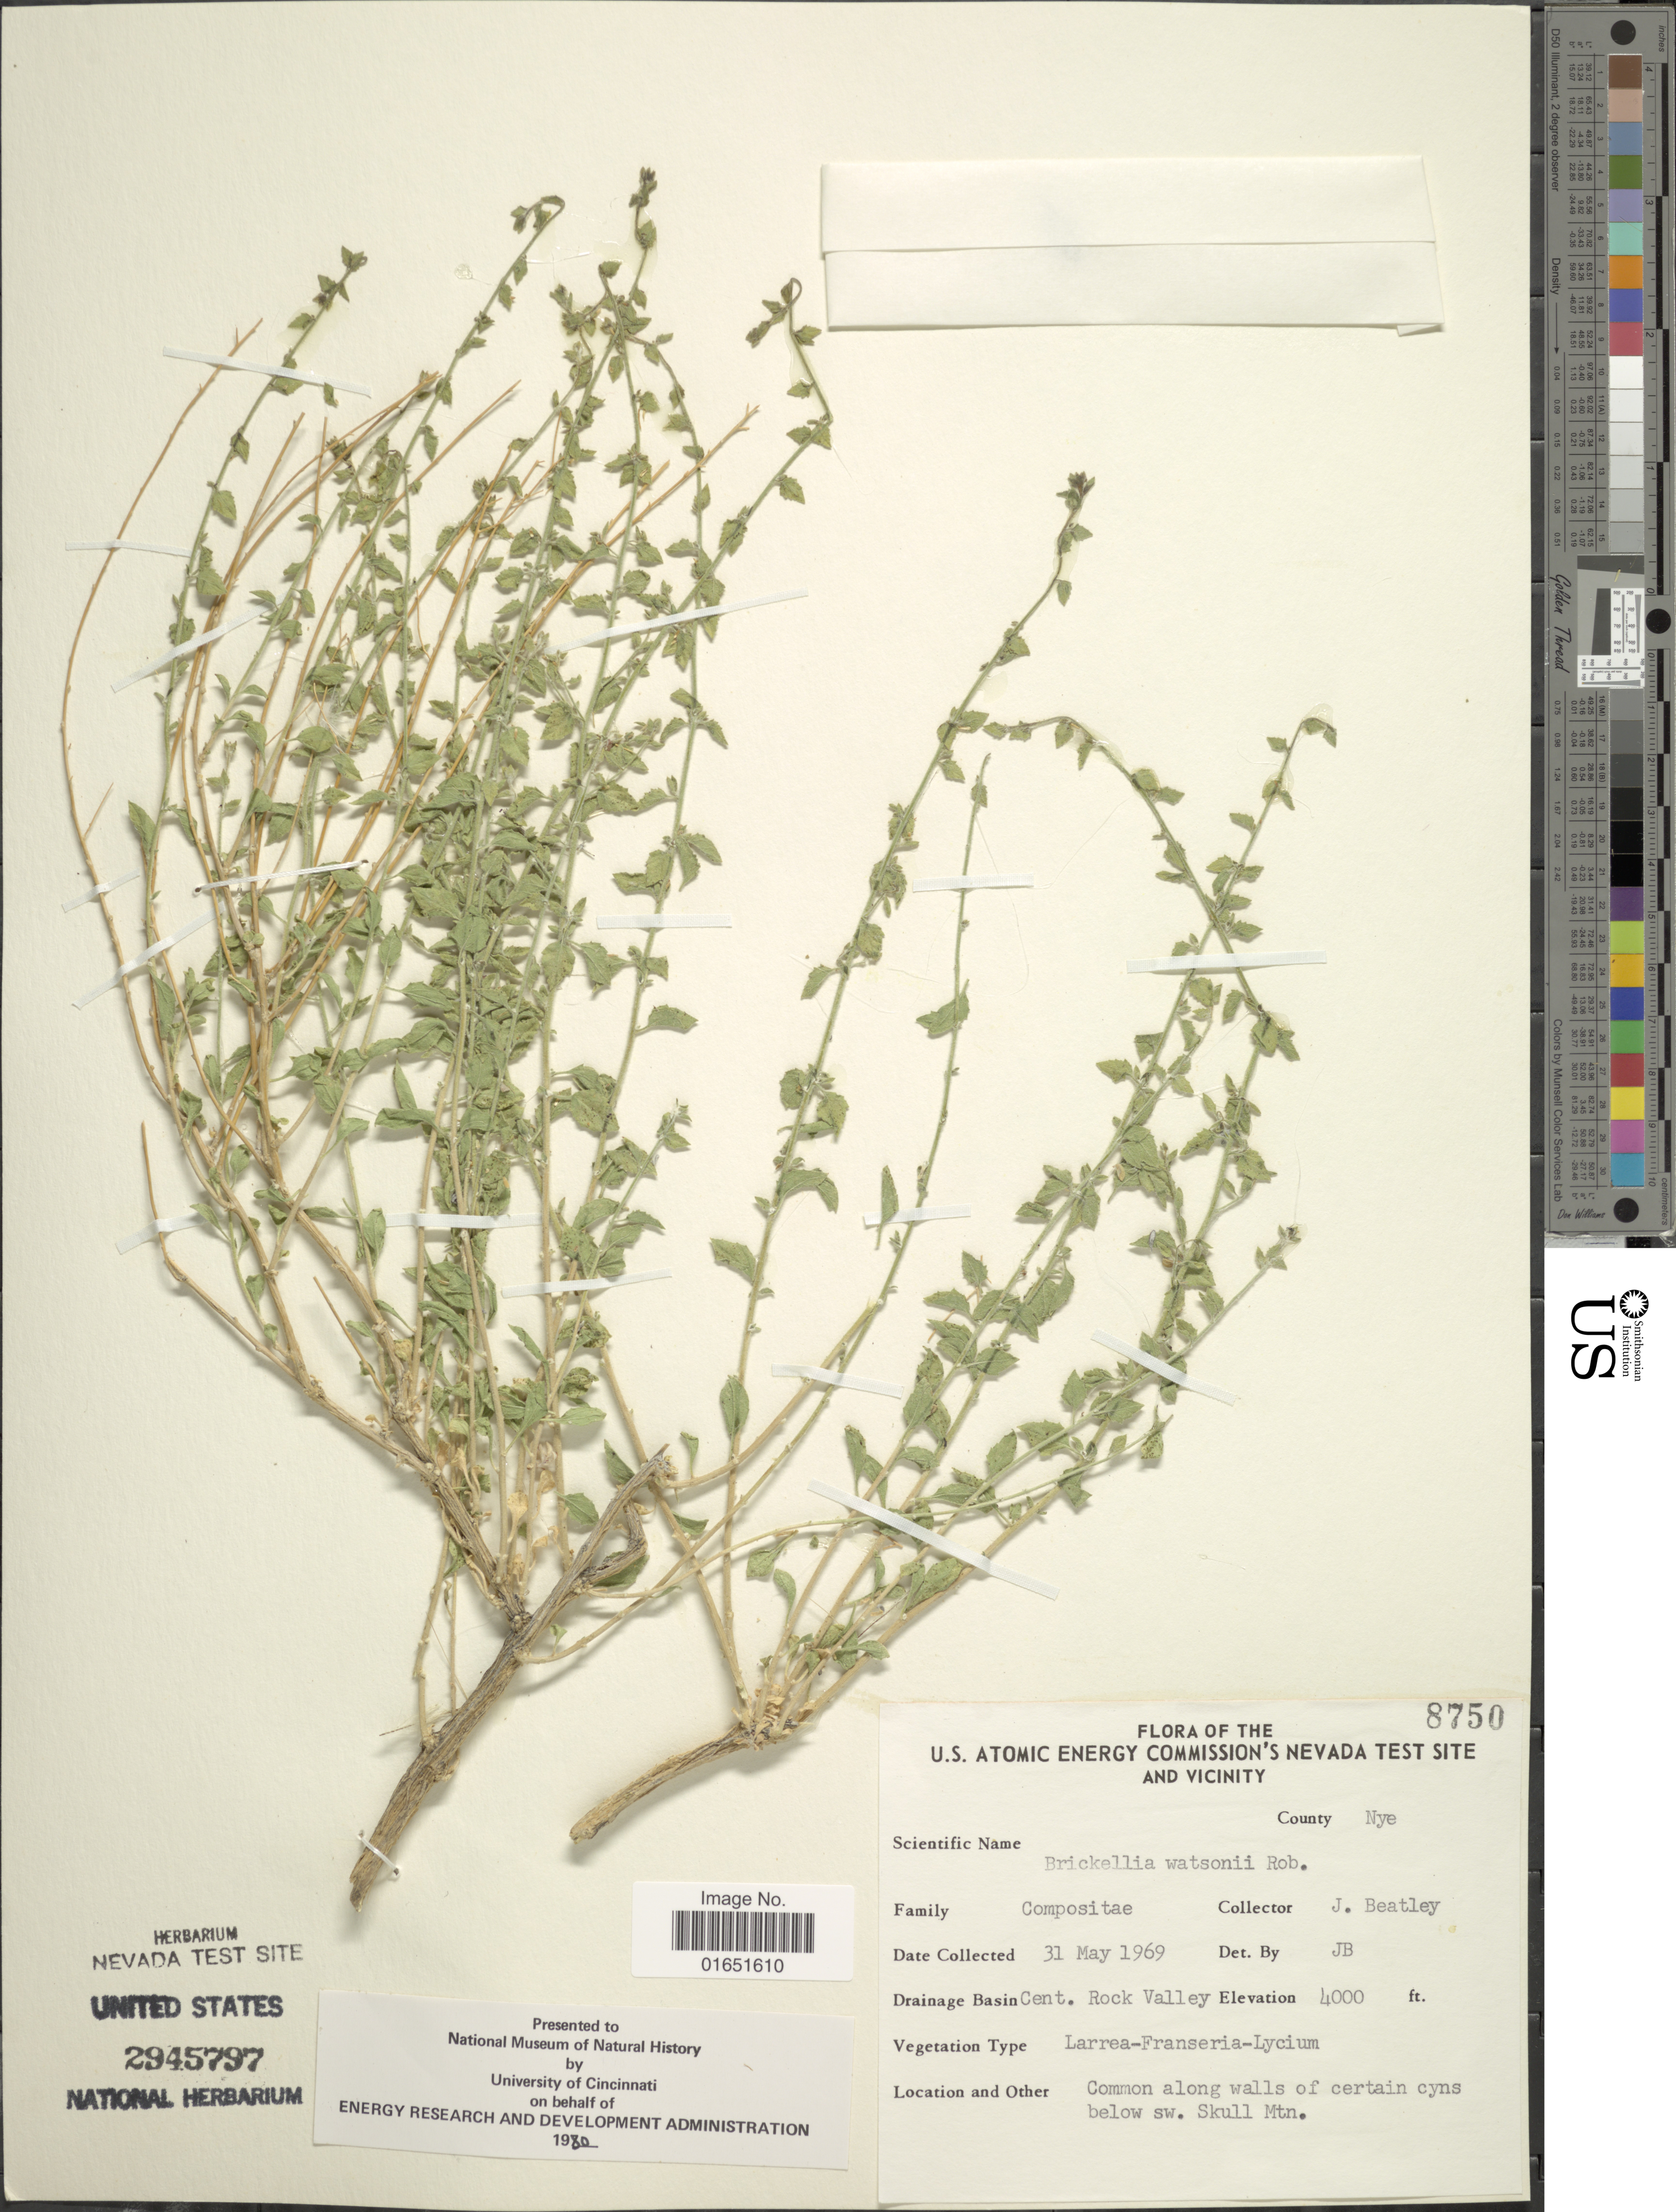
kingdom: Plantae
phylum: Tracheophyta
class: Magnoliopsida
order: Asterales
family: Asteraceae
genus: Brickellia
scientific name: Brickellia watsonii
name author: B.L. Rob.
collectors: J. C. Beatley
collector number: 8750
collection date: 1969-05-31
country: United States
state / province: Nevada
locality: U.S. Atomic Energy Commison's Nevada Test Site and Vicinity, County Nye, Drainage Basin Cent. Rock Valley, Common along walls of certain cyns below sw. skull Mtn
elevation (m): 1219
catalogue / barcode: US 2945797